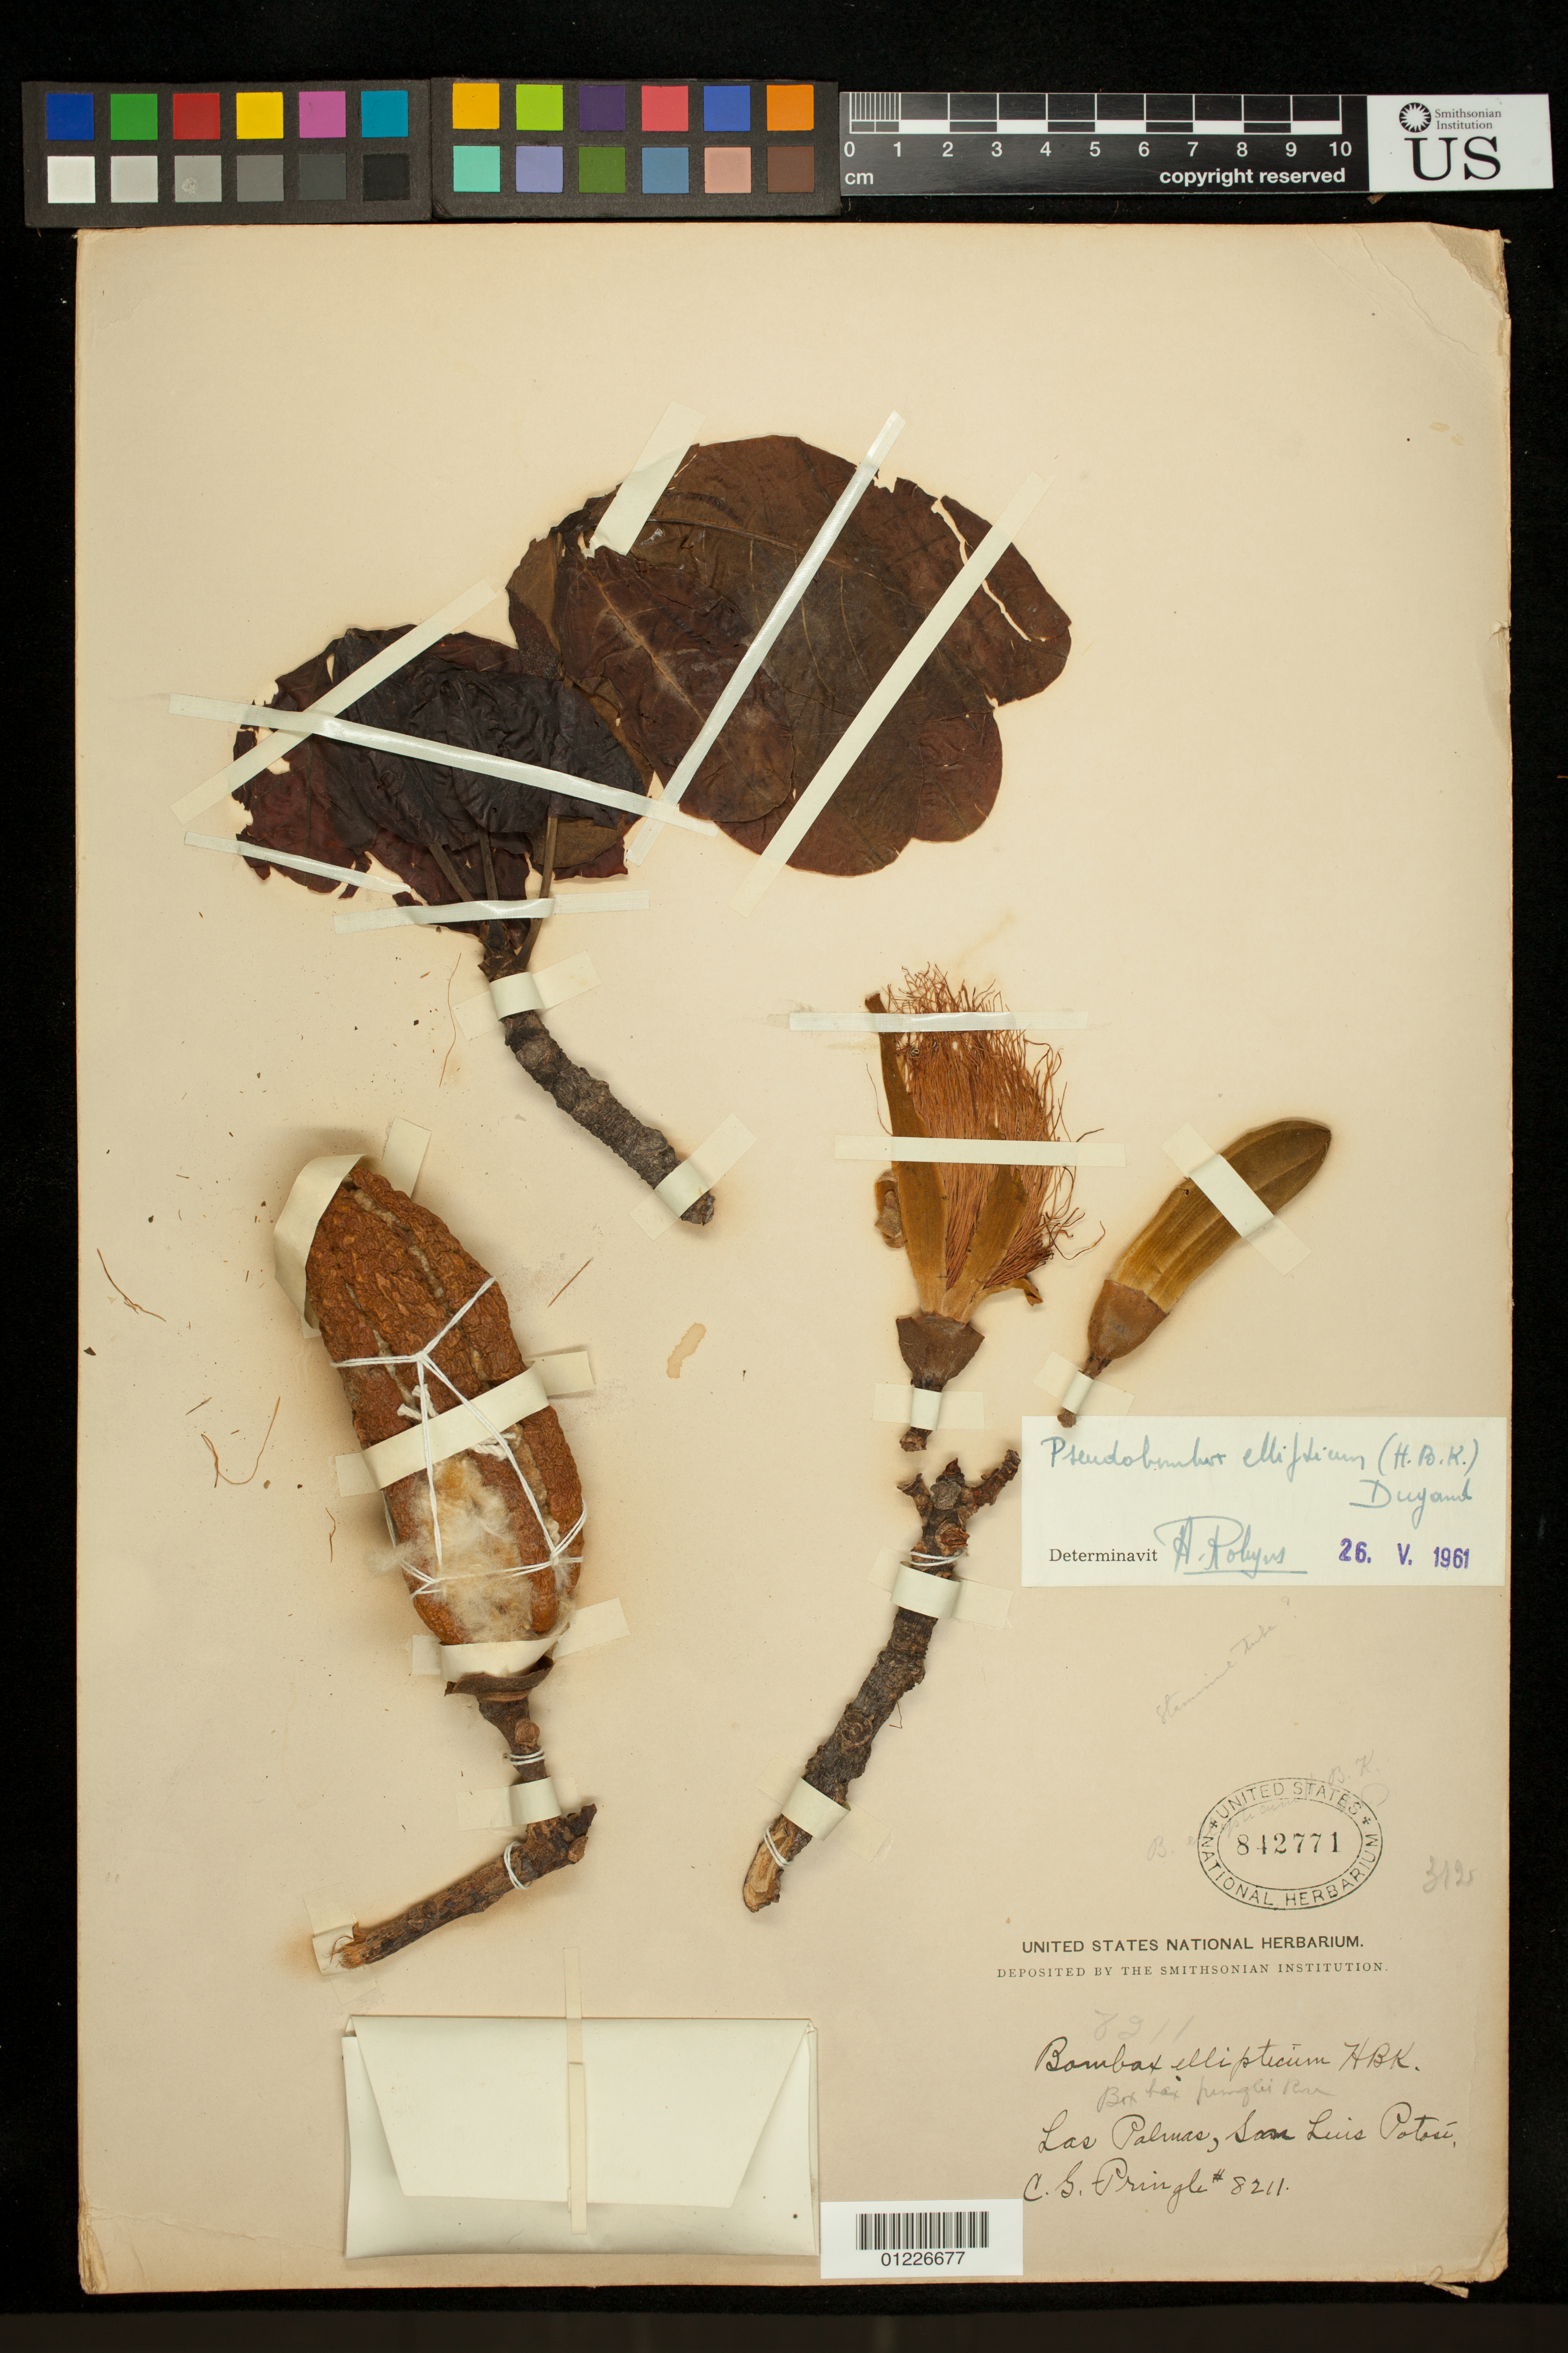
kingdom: Plantae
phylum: Tracheophyta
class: Magnoliopsida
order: Malvales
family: Malvaceae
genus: Pseudobombax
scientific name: Pseudobombax ellipticum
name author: (Kunth) Dugand G.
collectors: C. G. Pringle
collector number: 8211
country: Mexico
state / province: San Luis Potosi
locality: Las Palmas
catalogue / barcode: US 812771